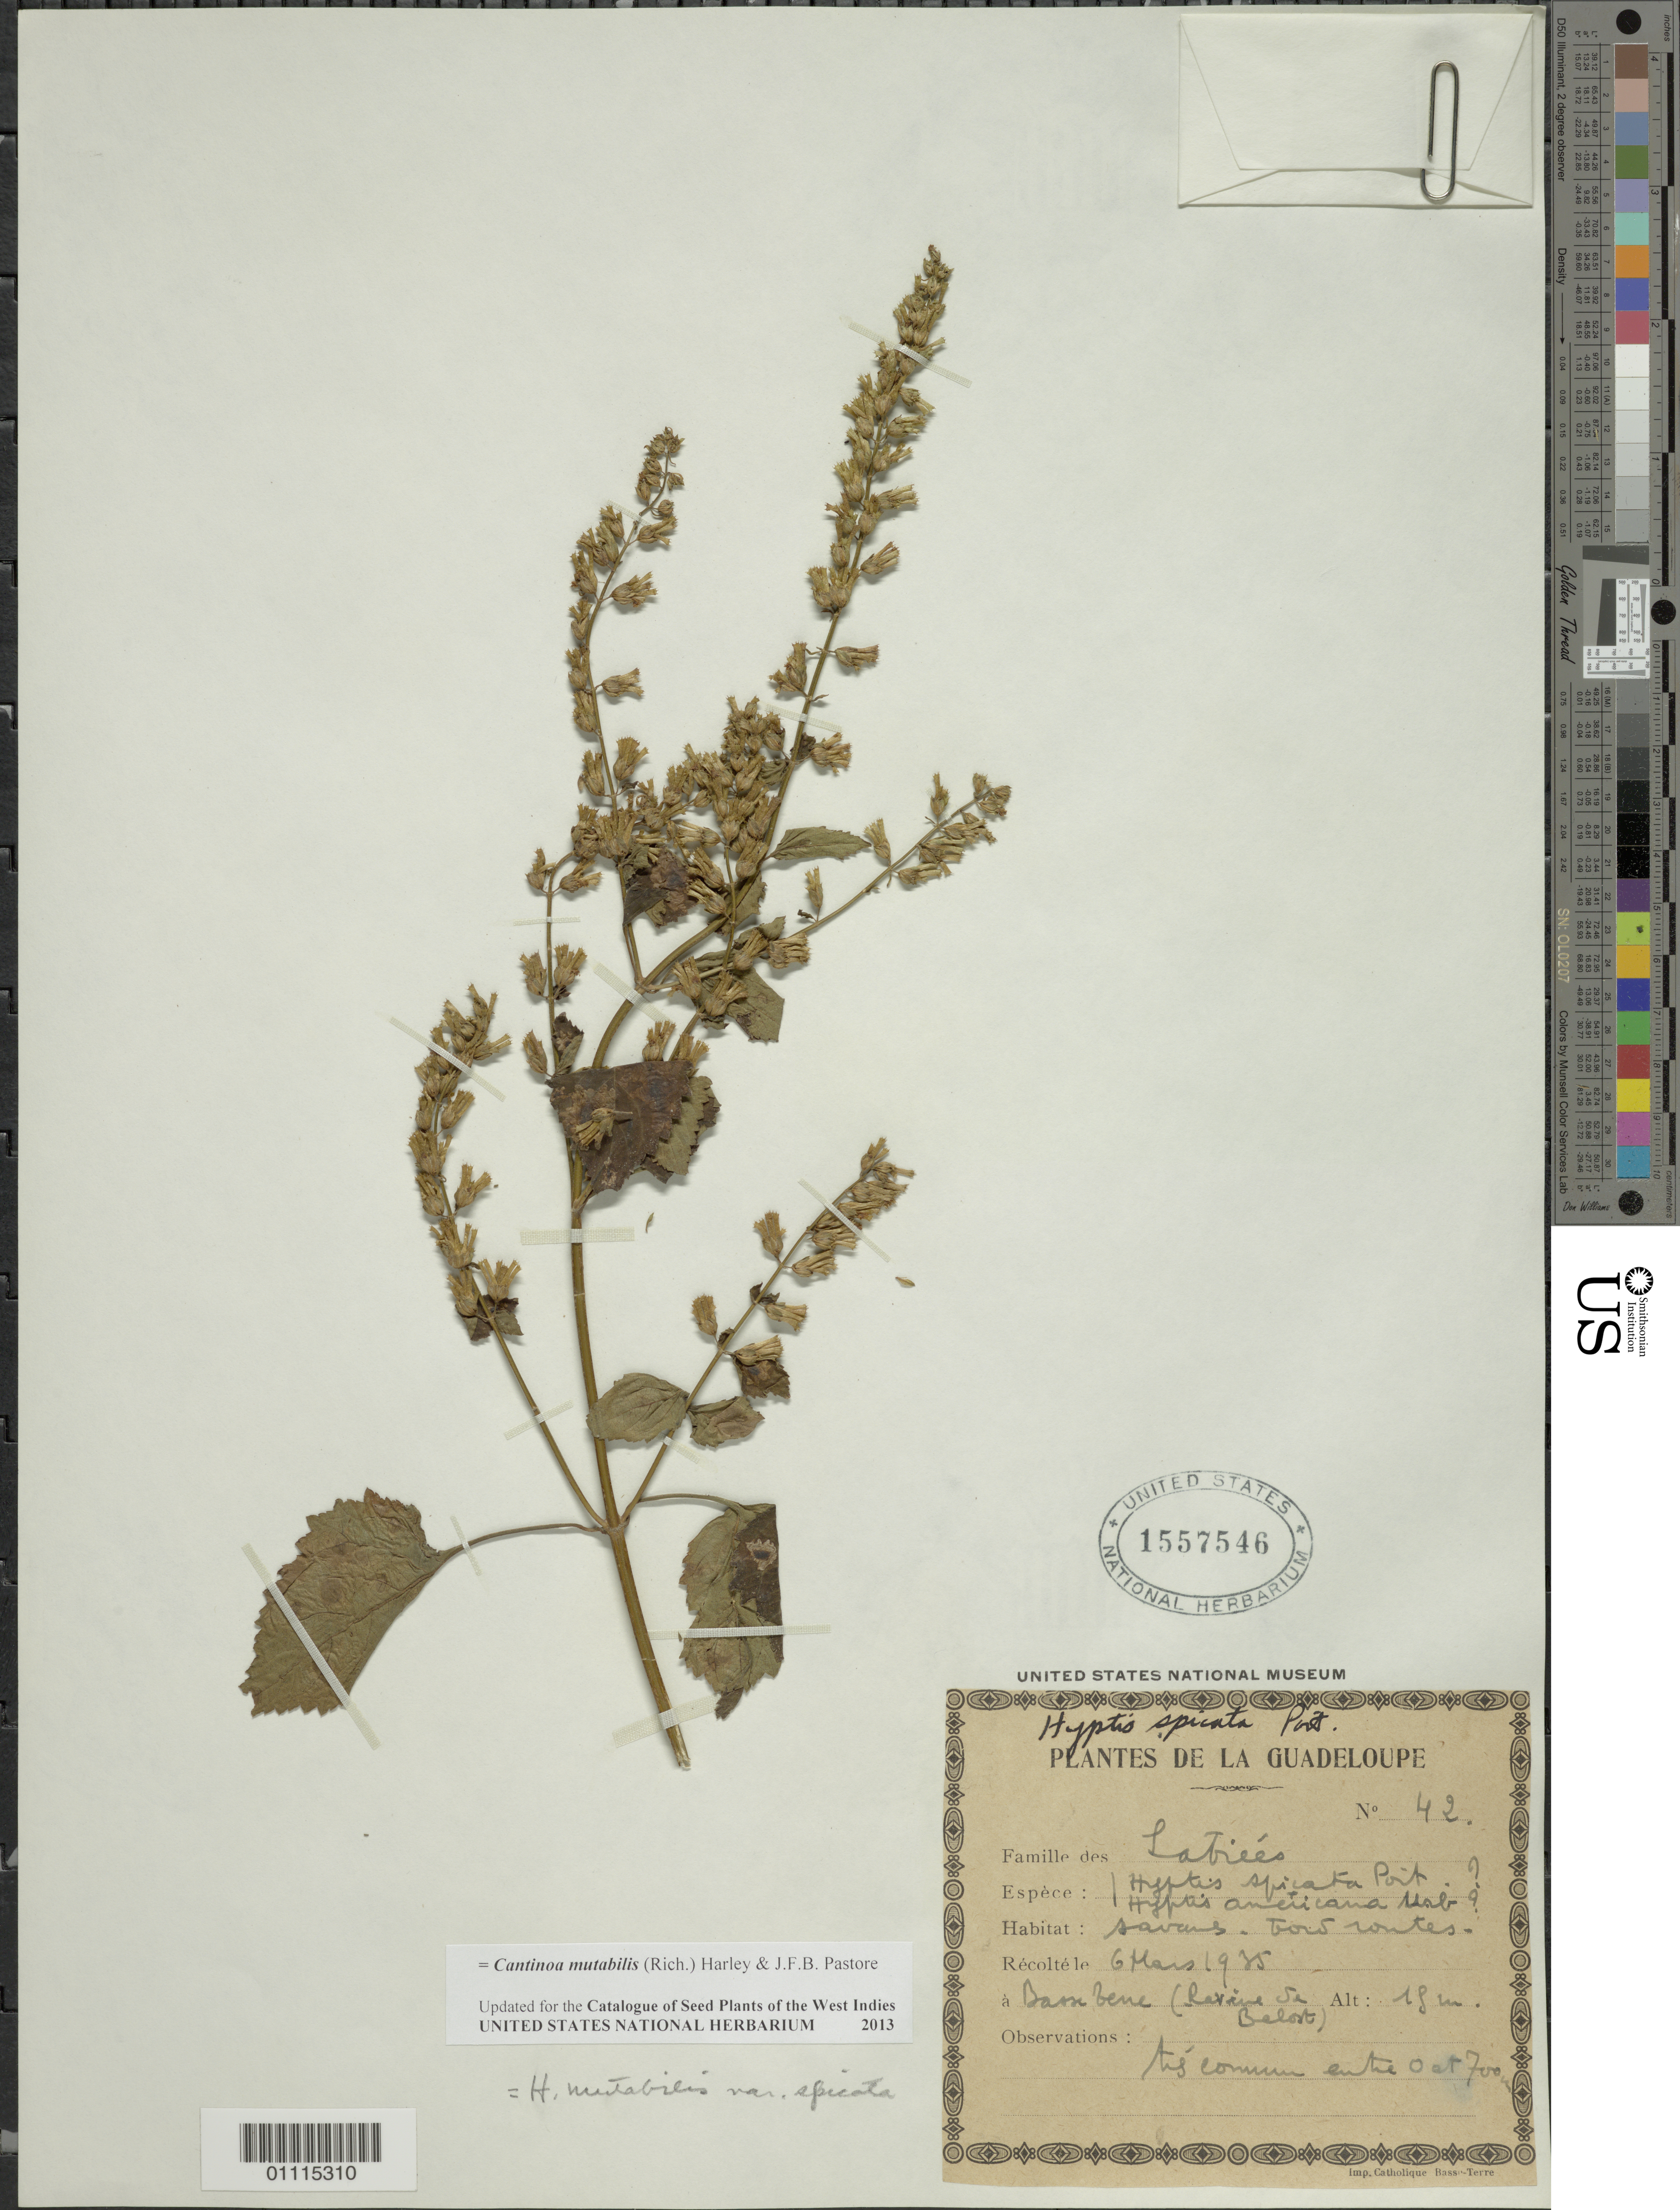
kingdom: Plantae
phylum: Tracheophyta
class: Magnoliopsida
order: Lamiales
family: Lamiaceae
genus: Cantinoa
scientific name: Cantinoa mutabilis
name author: (Rich.) Harley & J.F.B. Pastore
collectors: H. Stehlé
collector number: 42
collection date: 1935-03-06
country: Guadeloupe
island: Basse Terre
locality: Ravine de Belost.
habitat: Savanes, tour routes.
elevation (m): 15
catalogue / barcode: US 1557546